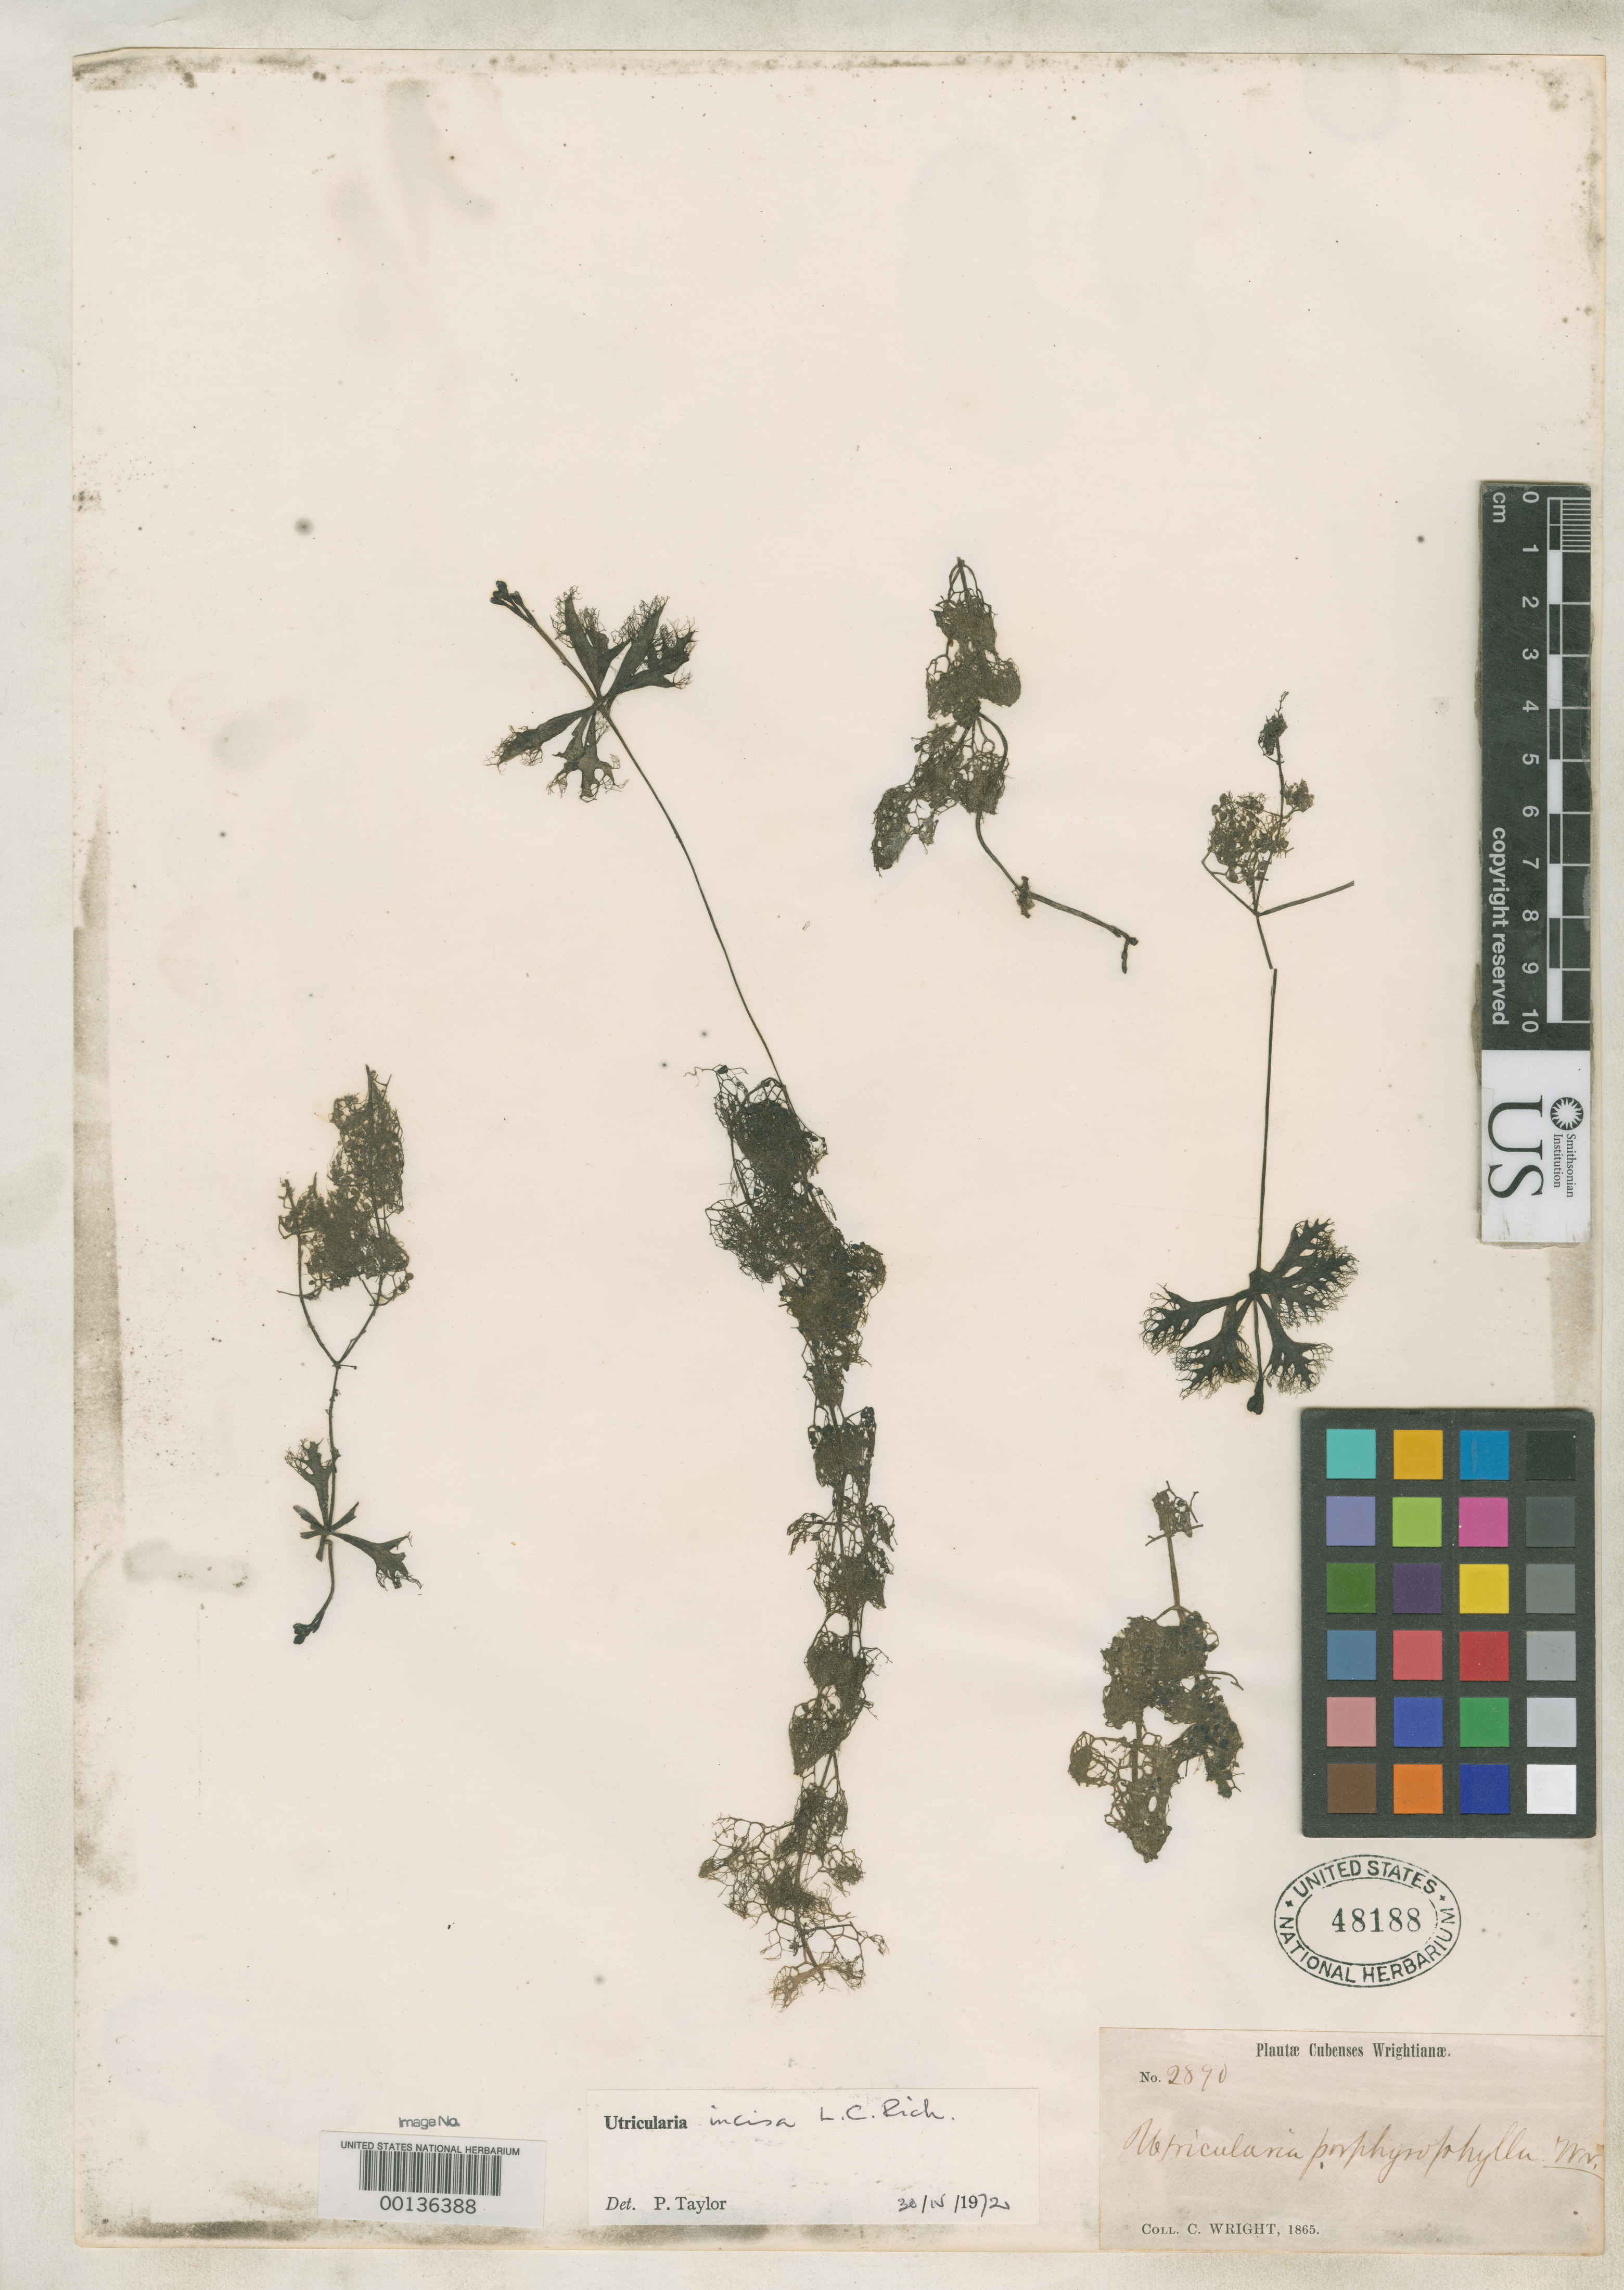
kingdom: Plantae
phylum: Tracheophyta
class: Magnoliopsida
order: Lamiales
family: Lentibulariaceae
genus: Utricularia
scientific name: Utricularia porphyrophylla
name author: C. Wright ex Griseb.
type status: Isotype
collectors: C. Wright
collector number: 2890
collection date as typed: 1865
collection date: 1865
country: Cuba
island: Greater Antilles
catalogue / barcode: US 48188